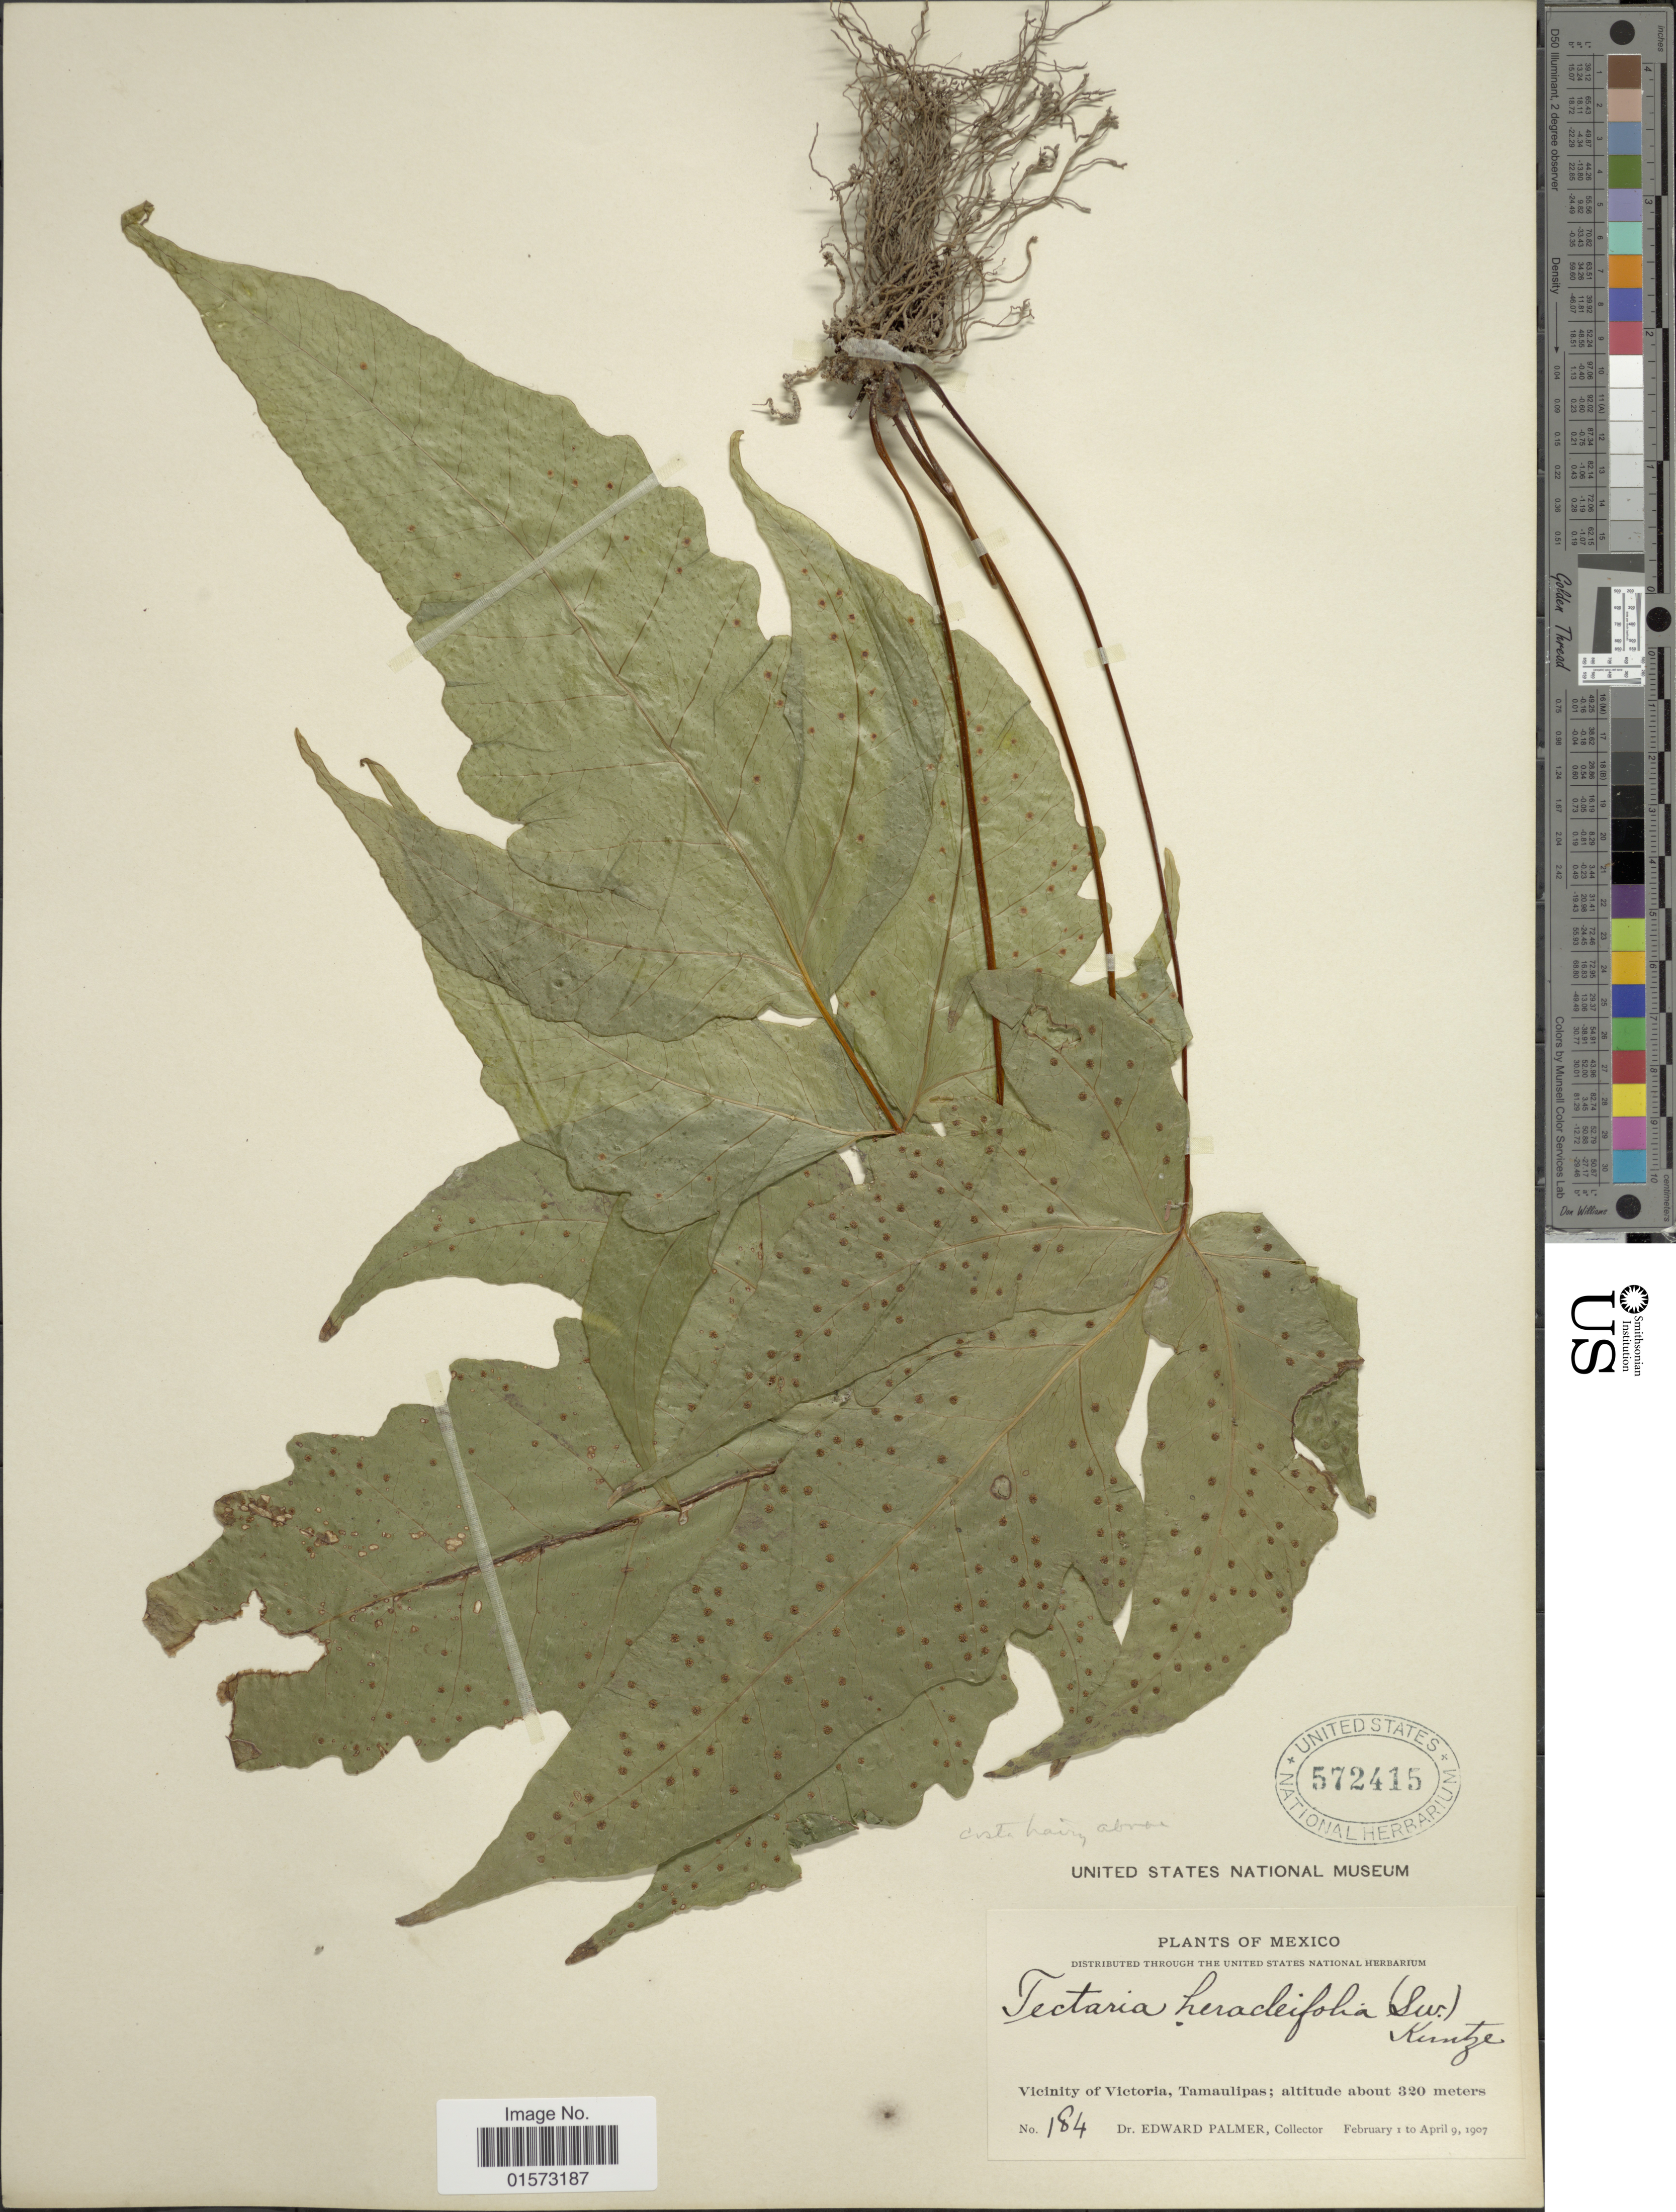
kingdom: Plantae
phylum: Tracheophyta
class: Polypodiopsida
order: Polypodiales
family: Tectariaceae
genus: Tectaria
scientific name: Tectaria heracleifolia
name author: (Willd.) Underw.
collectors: E. Palmer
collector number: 184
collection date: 1907-02-01/1907-04-09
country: Mexico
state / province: Tamaulipas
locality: Vicinity of Victoria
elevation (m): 320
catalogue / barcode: US 572415